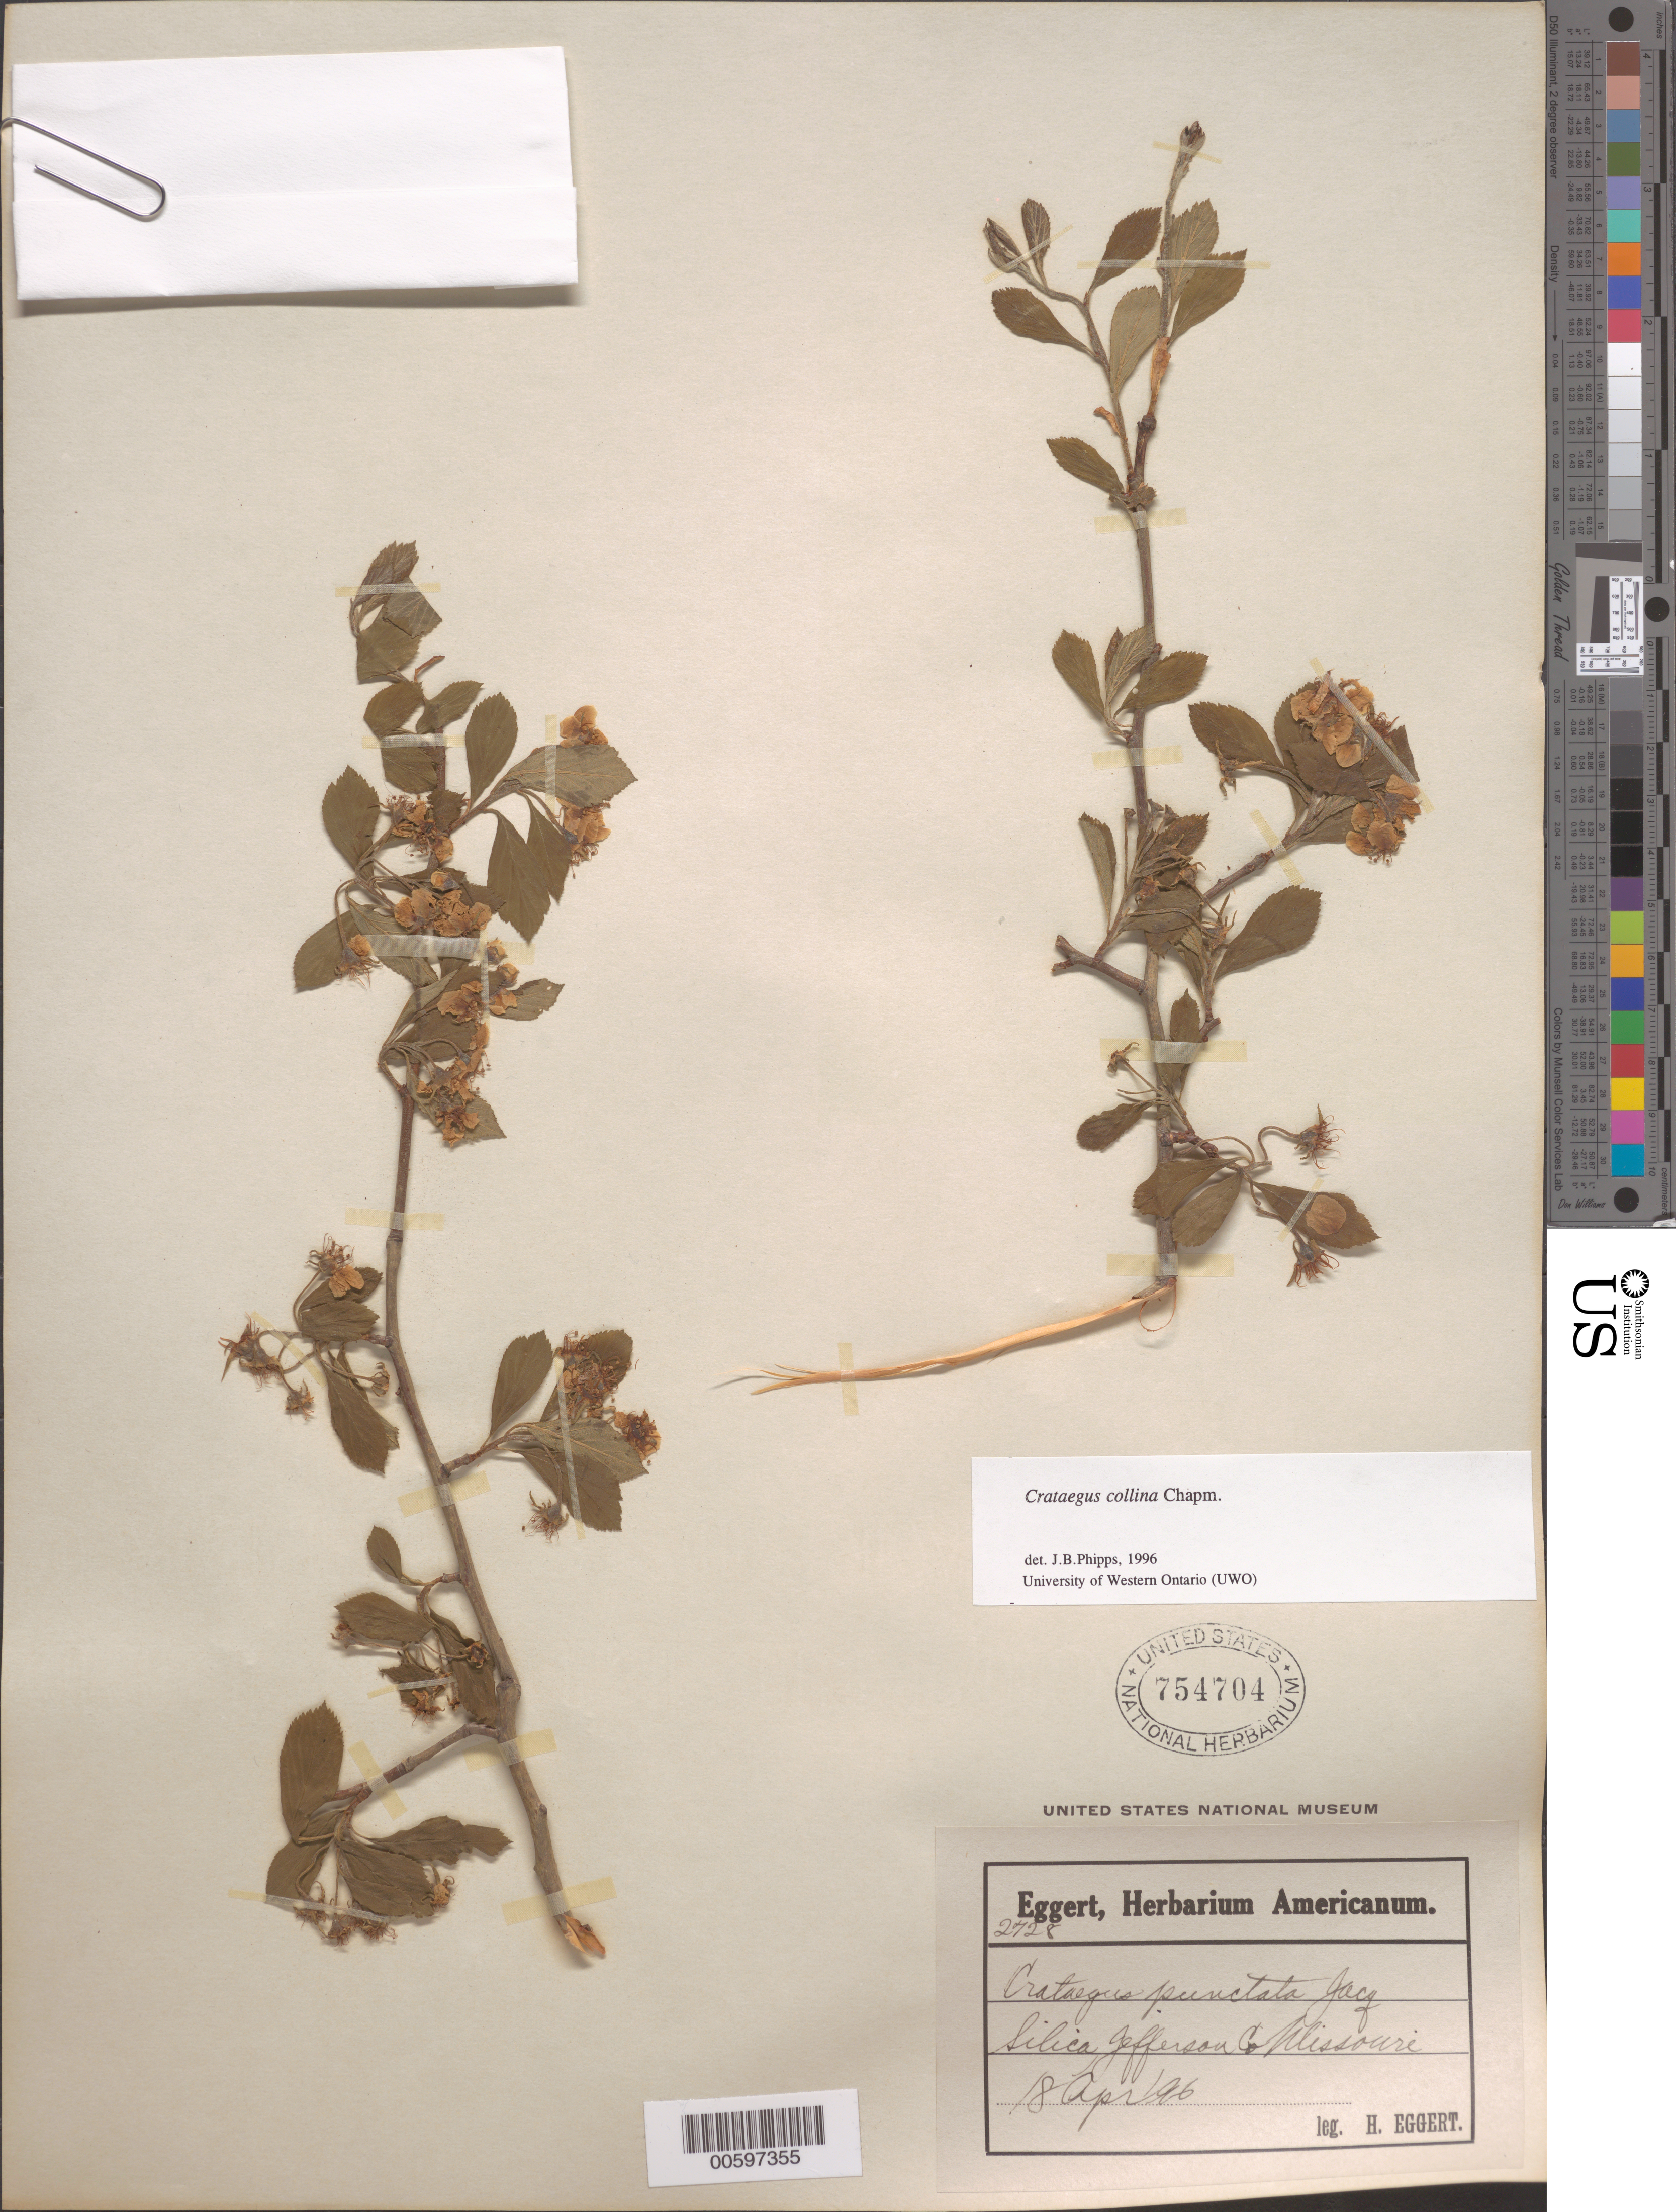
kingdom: Plantae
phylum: Tracheophyta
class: Magnoliopsida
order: Rosales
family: Rosaceae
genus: Crataegus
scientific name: Crataegus collina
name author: Chapm.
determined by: Phipps, James B., (UWO), University of Western Ontario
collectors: H. Eggert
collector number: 2728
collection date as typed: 18 Apr 1896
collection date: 1896-04-18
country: United States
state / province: Missouri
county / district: Jefferson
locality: Silica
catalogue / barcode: US 754704